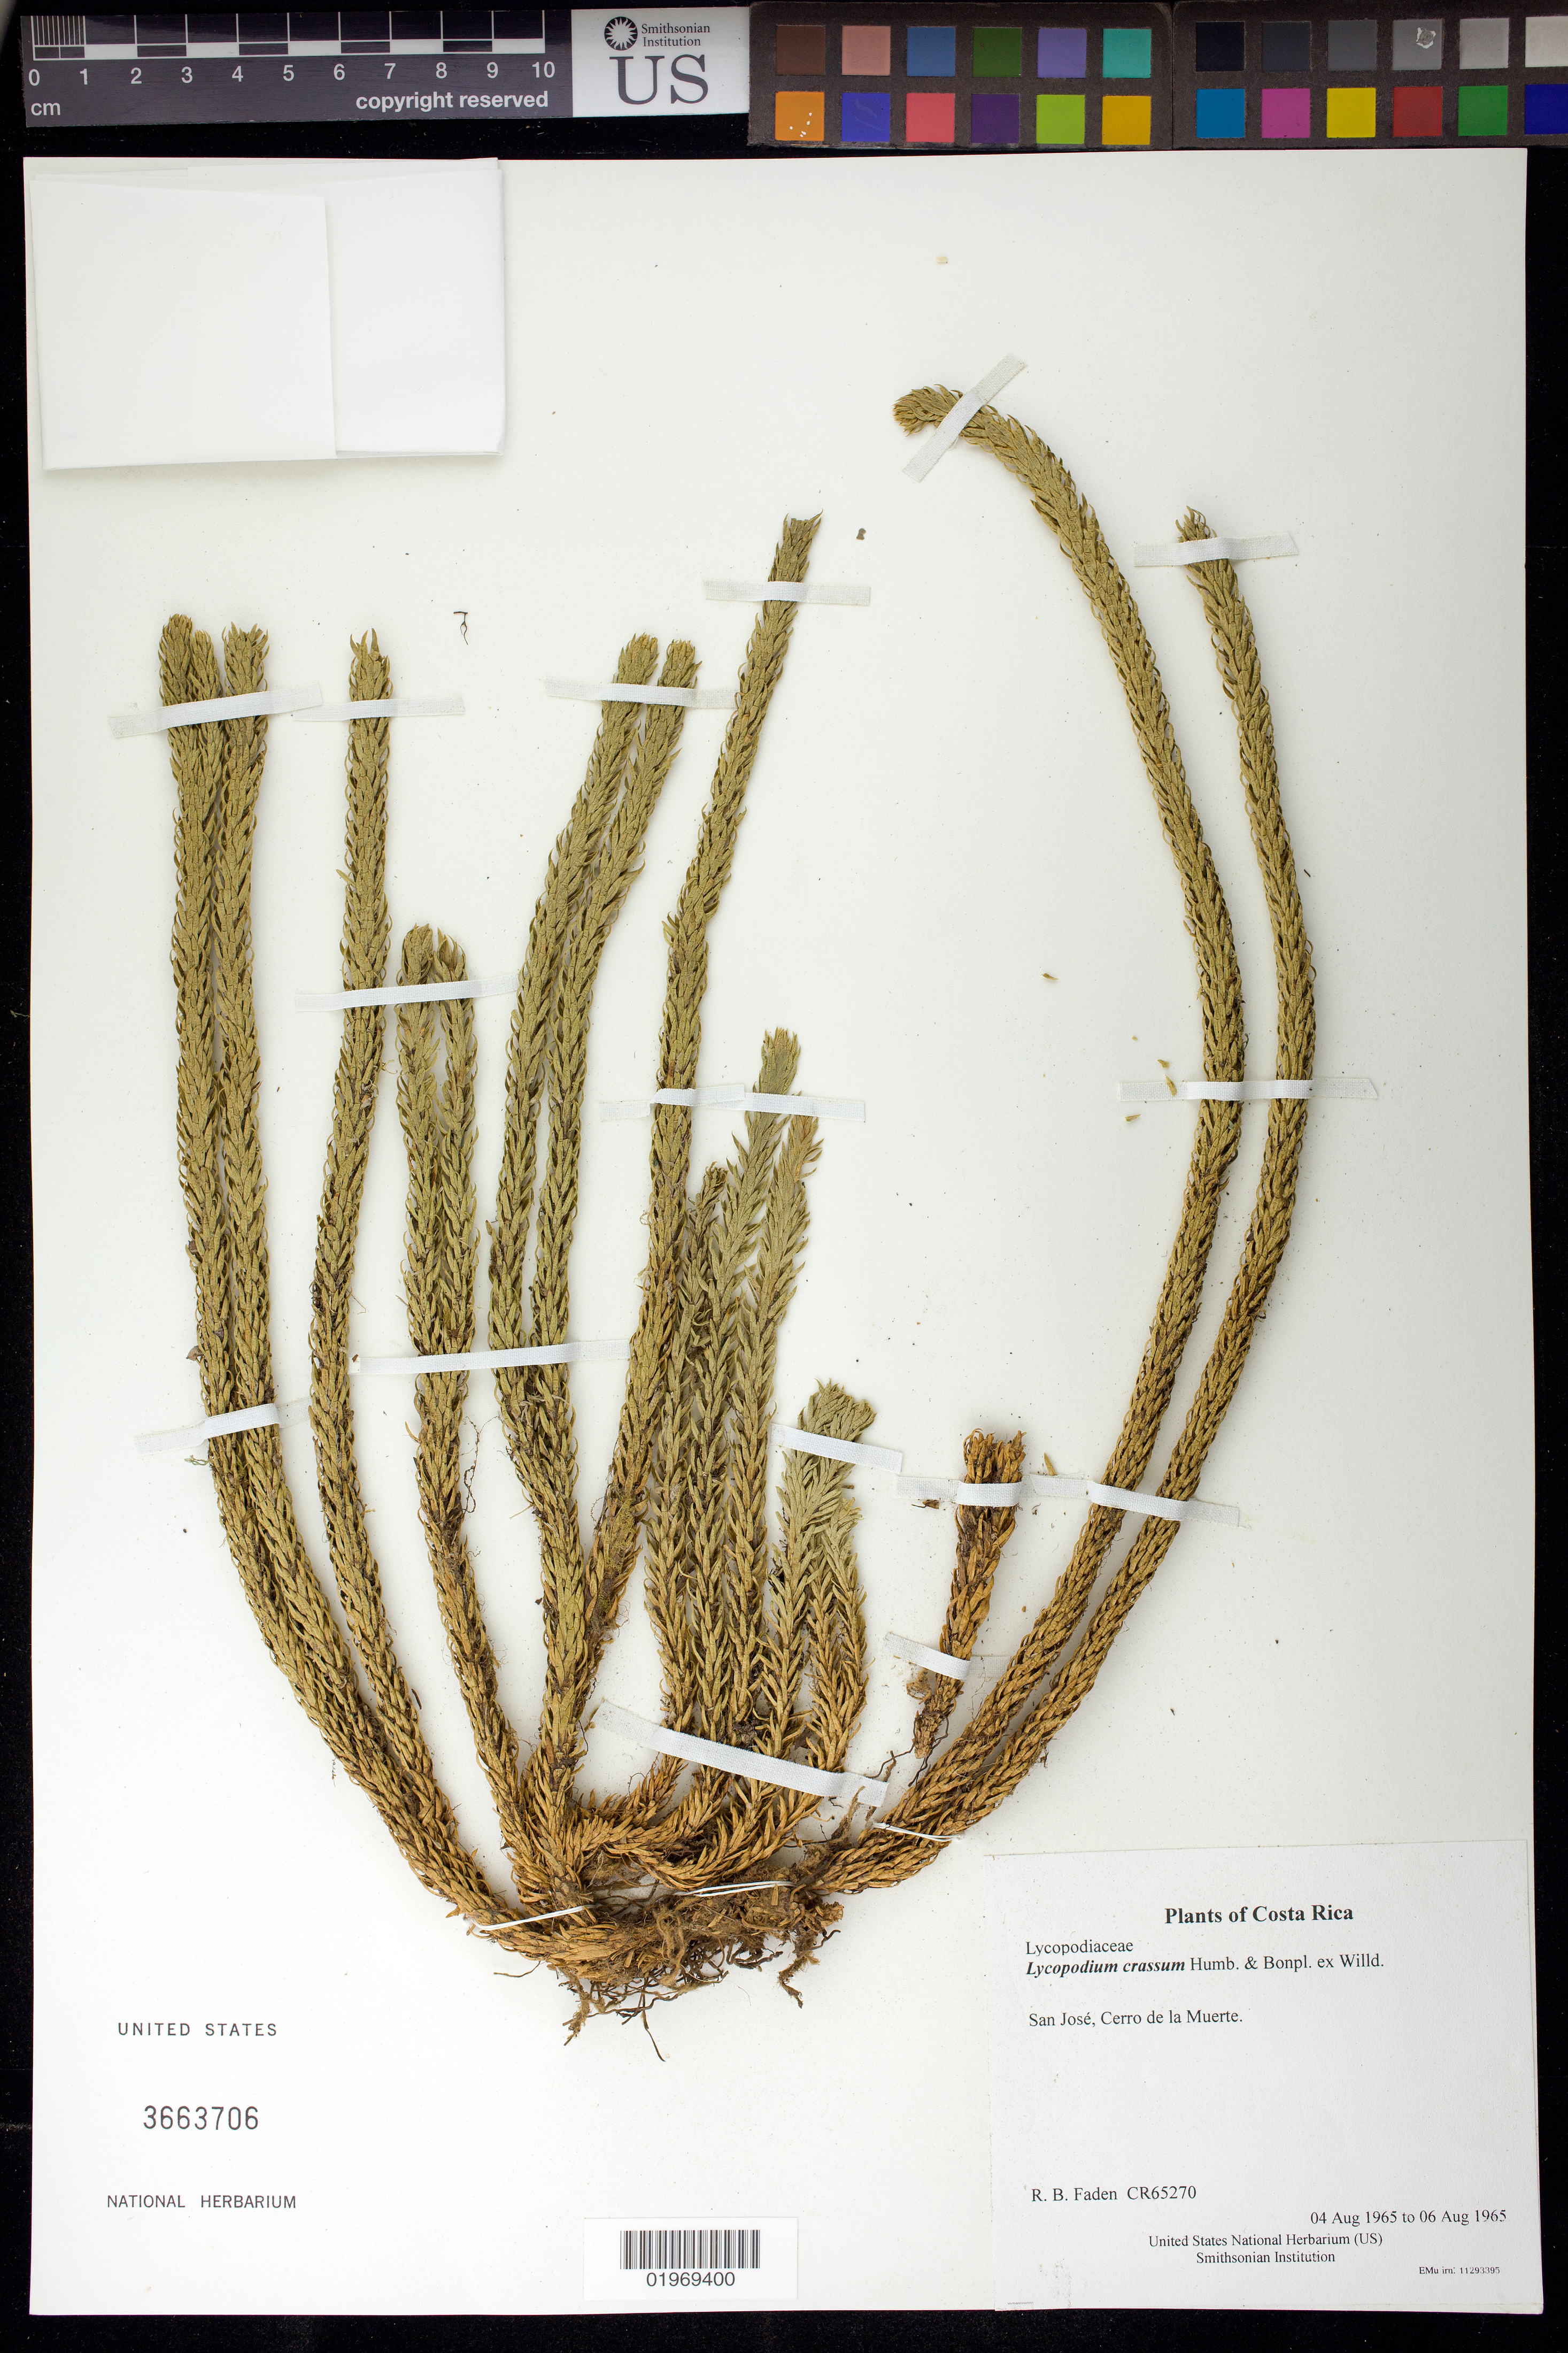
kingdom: Plantae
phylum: Tracheophyta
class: Lycopodiopsida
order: Lycopodiales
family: Lycopodiaceae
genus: Phlegmariurus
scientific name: Phlegmariurus crassus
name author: (Humb. & Bonpl. ex Willd.) B. Øllg.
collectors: R. B. Faden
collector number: CR65270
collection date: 1965-08-04/1965-08-06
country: Costa Rica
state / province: San José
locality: Cerro de la Muerte.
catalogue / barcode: US 3663706